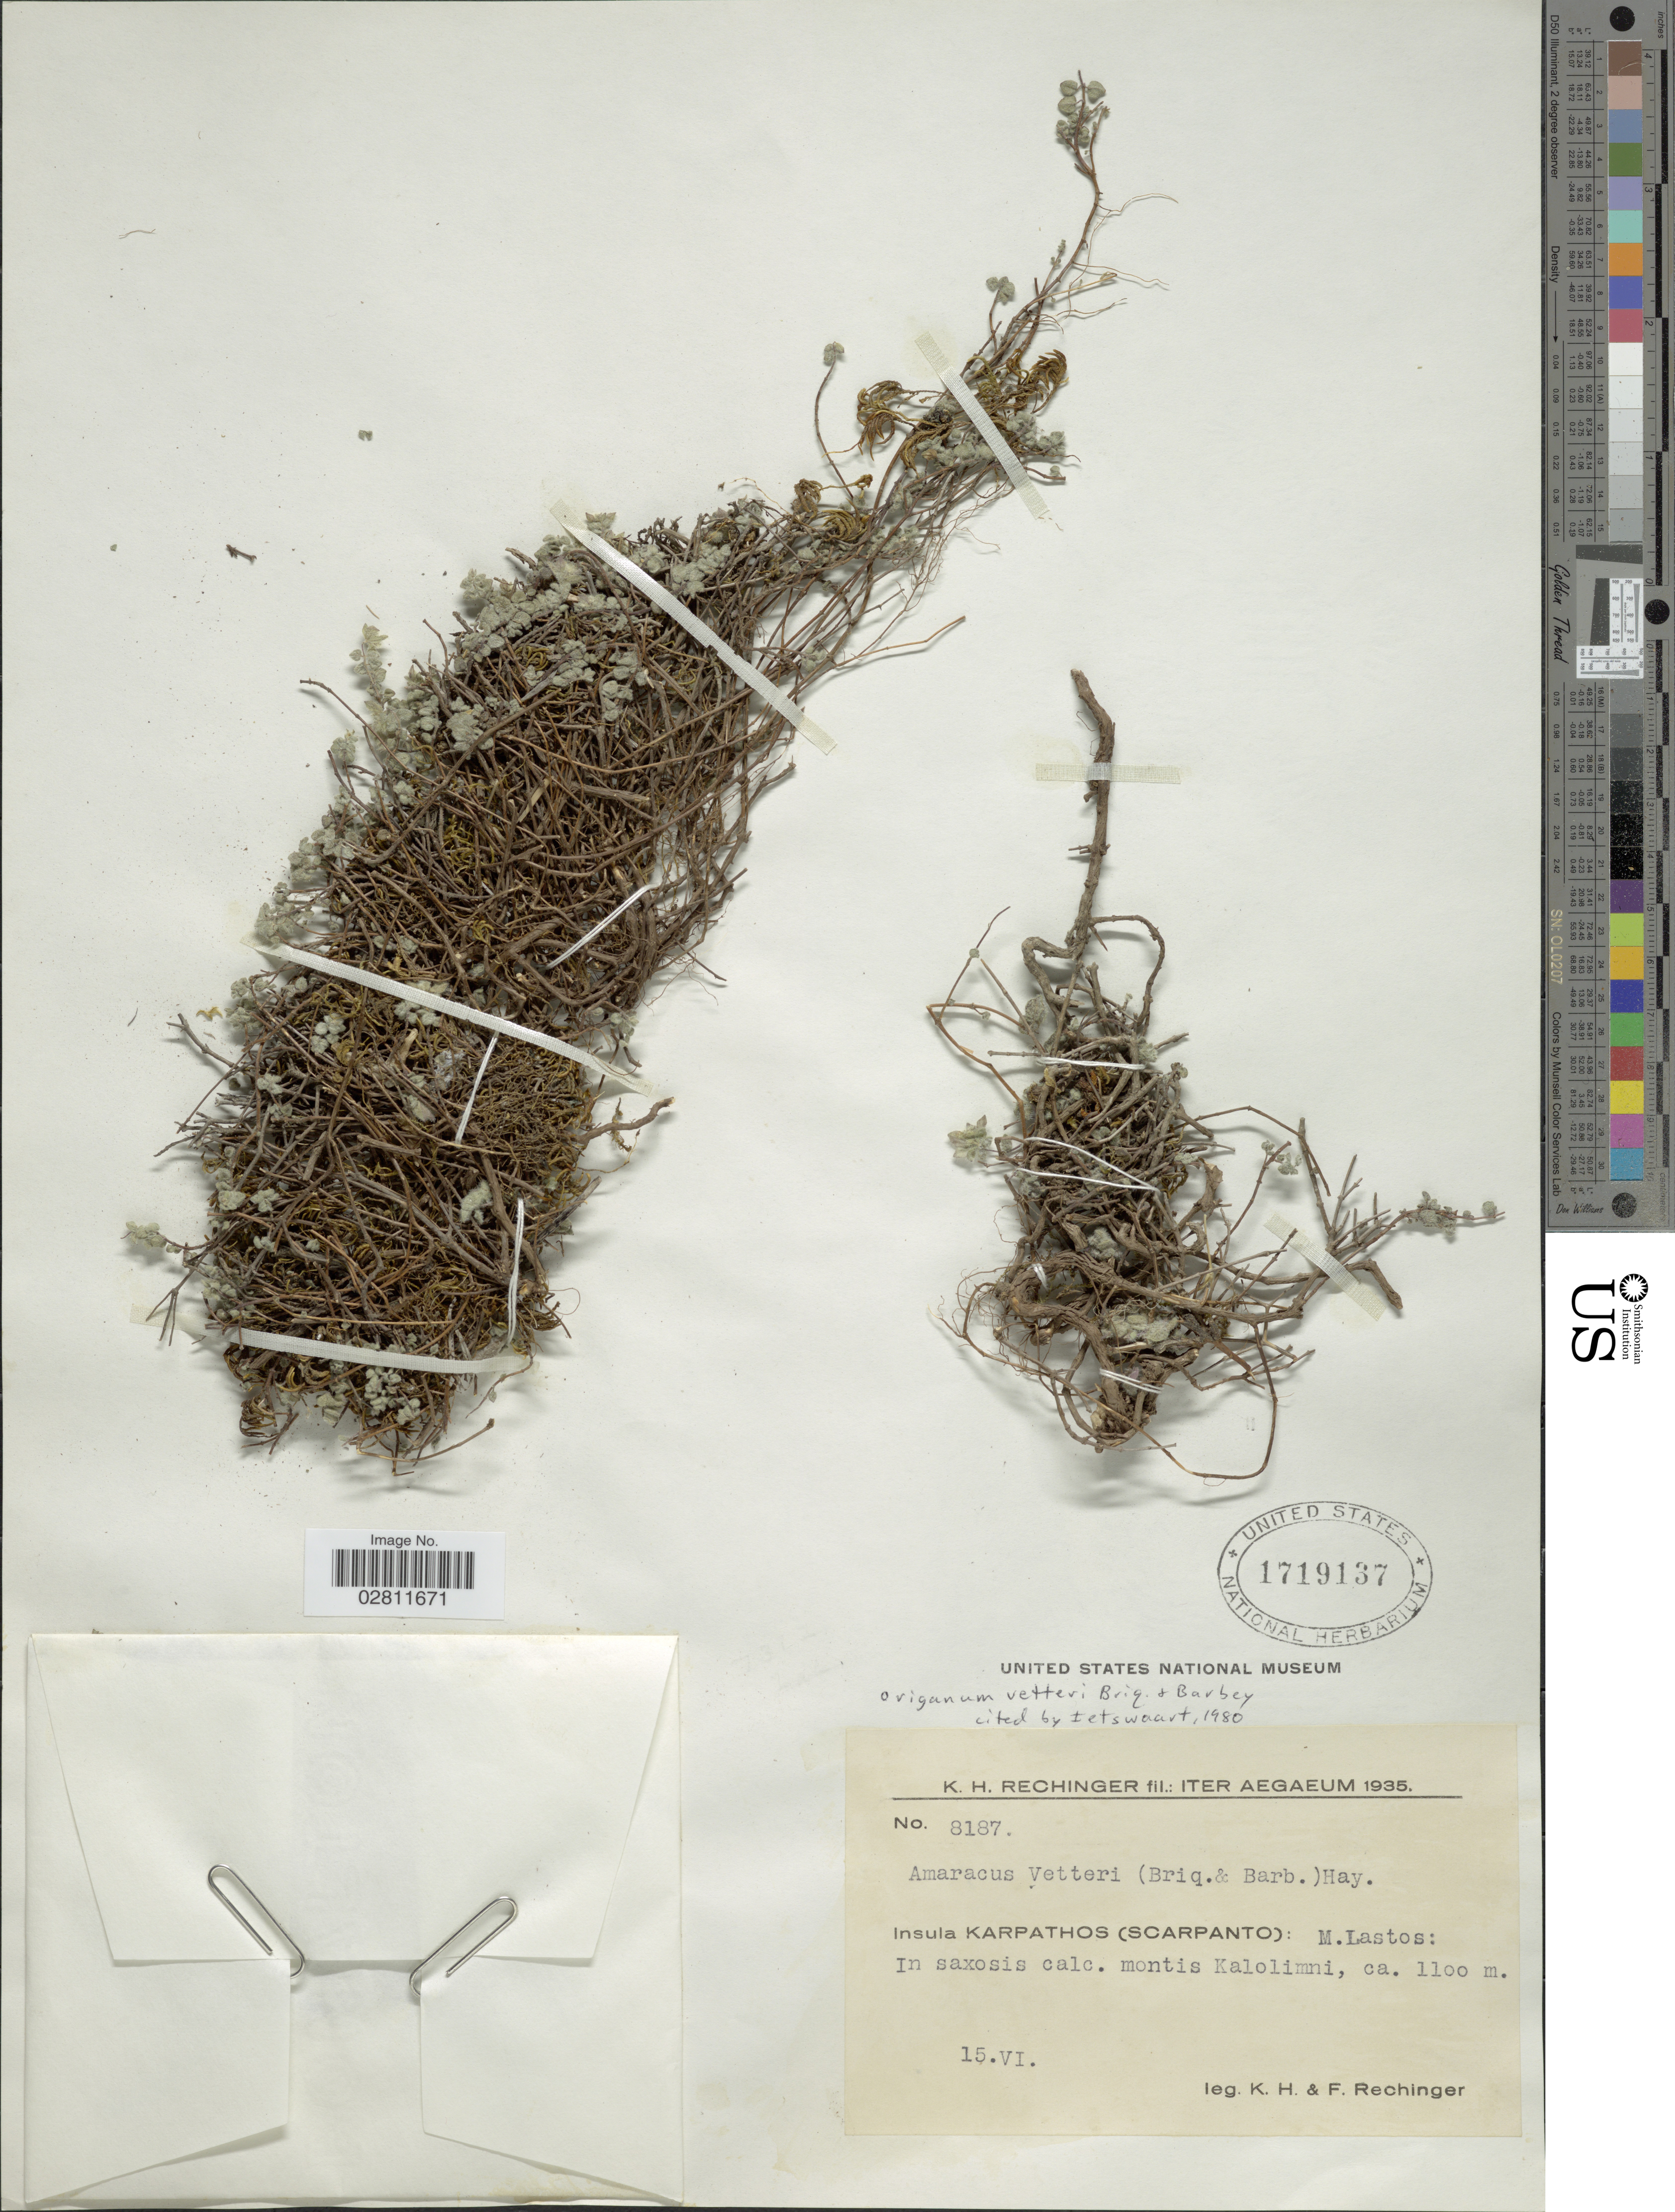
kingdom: Plantae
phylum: Tracheophyta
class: Magnoliopsida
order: Lamiales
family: Lamiaceae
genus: Origanum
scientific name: Origanum vetteri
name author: Briq. & Barbey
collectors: K. H. Rechinger & F. Rechinger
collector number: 8187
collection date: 1935-06-15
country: Greece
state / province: South Aegean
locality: Iter Aegaeum. Insula Karpathos (Scarpanto): M. Lastos: In saxosis calc. montis Kalolimni.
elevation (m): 1100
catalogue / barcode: US 1719137